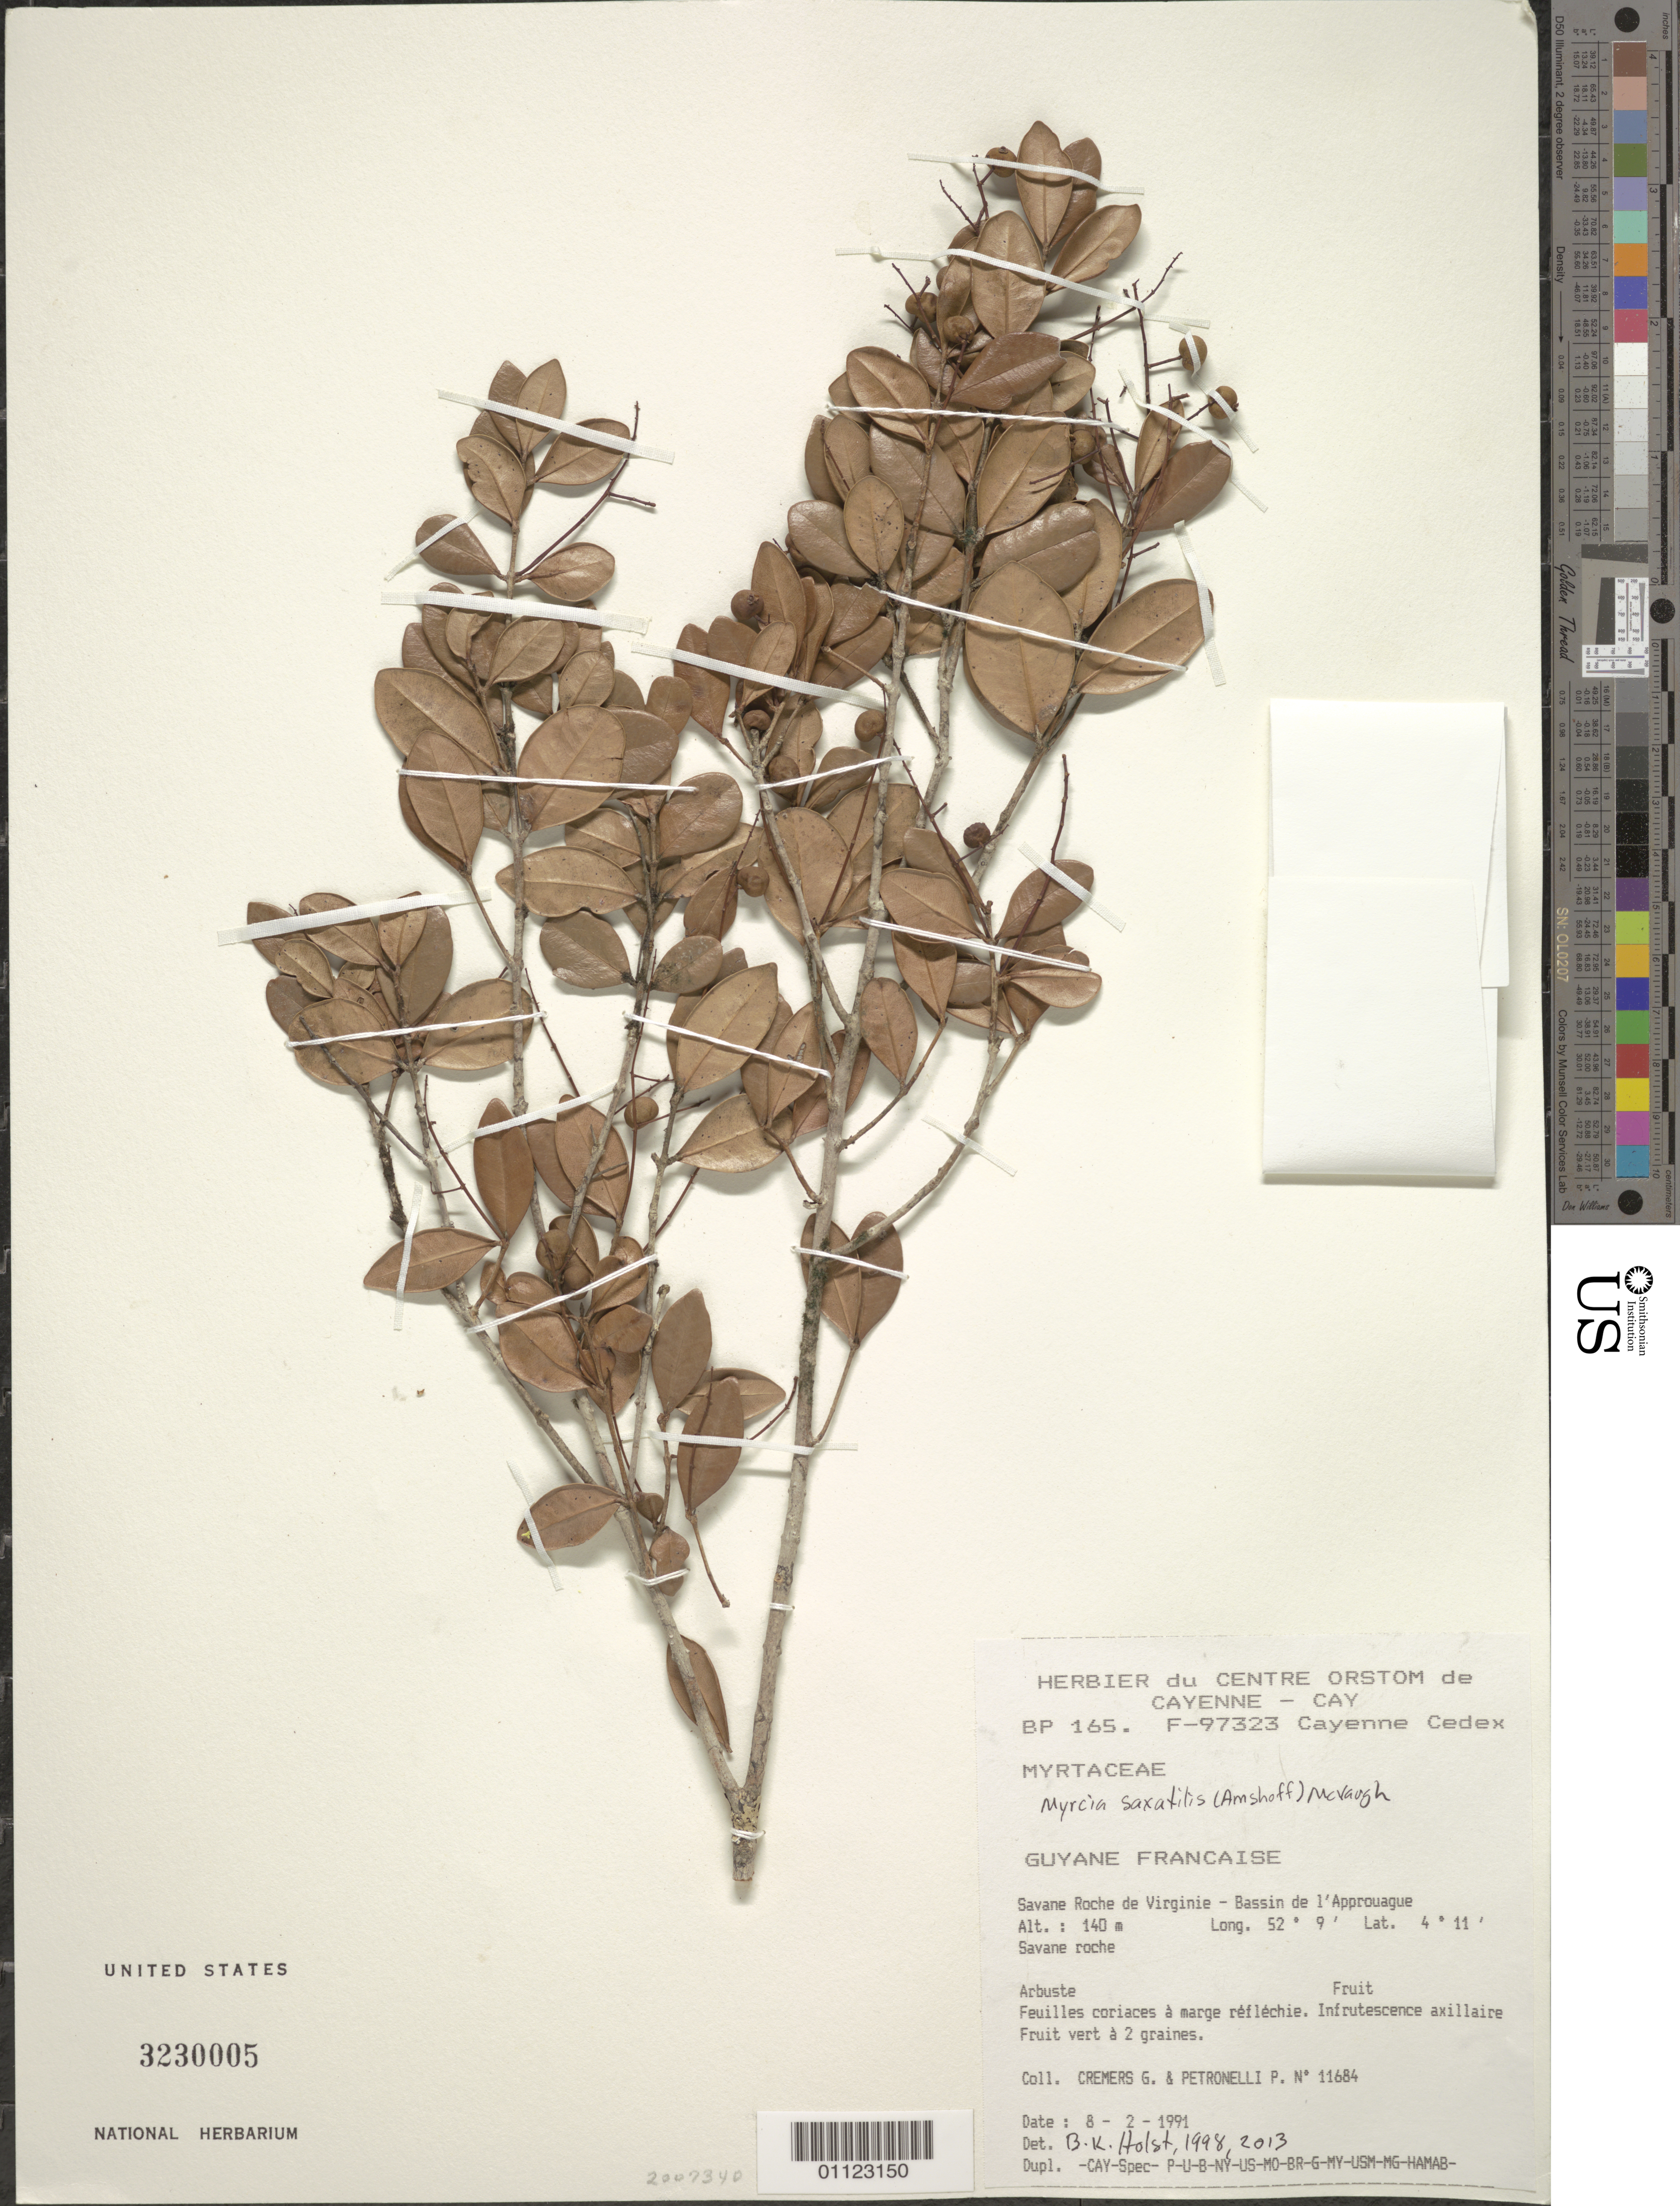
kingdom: Plantae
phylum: Tracheophyta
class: Magnoliopsida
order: Myrtales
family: Myrtaceae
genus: Myrcia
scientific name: Myrcia saxatilis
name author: (Amshoff) McVaugh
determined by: Holst, Bruce K.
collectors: G. Cremers & P. Petronelli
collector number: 11684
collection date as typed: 8-2-1991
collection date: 1991-02-08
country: French Guiana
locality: Savane Roche de Virginie - Bassin de l'Approuage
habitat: Savane roche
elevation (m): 140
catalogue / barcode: US 3230005